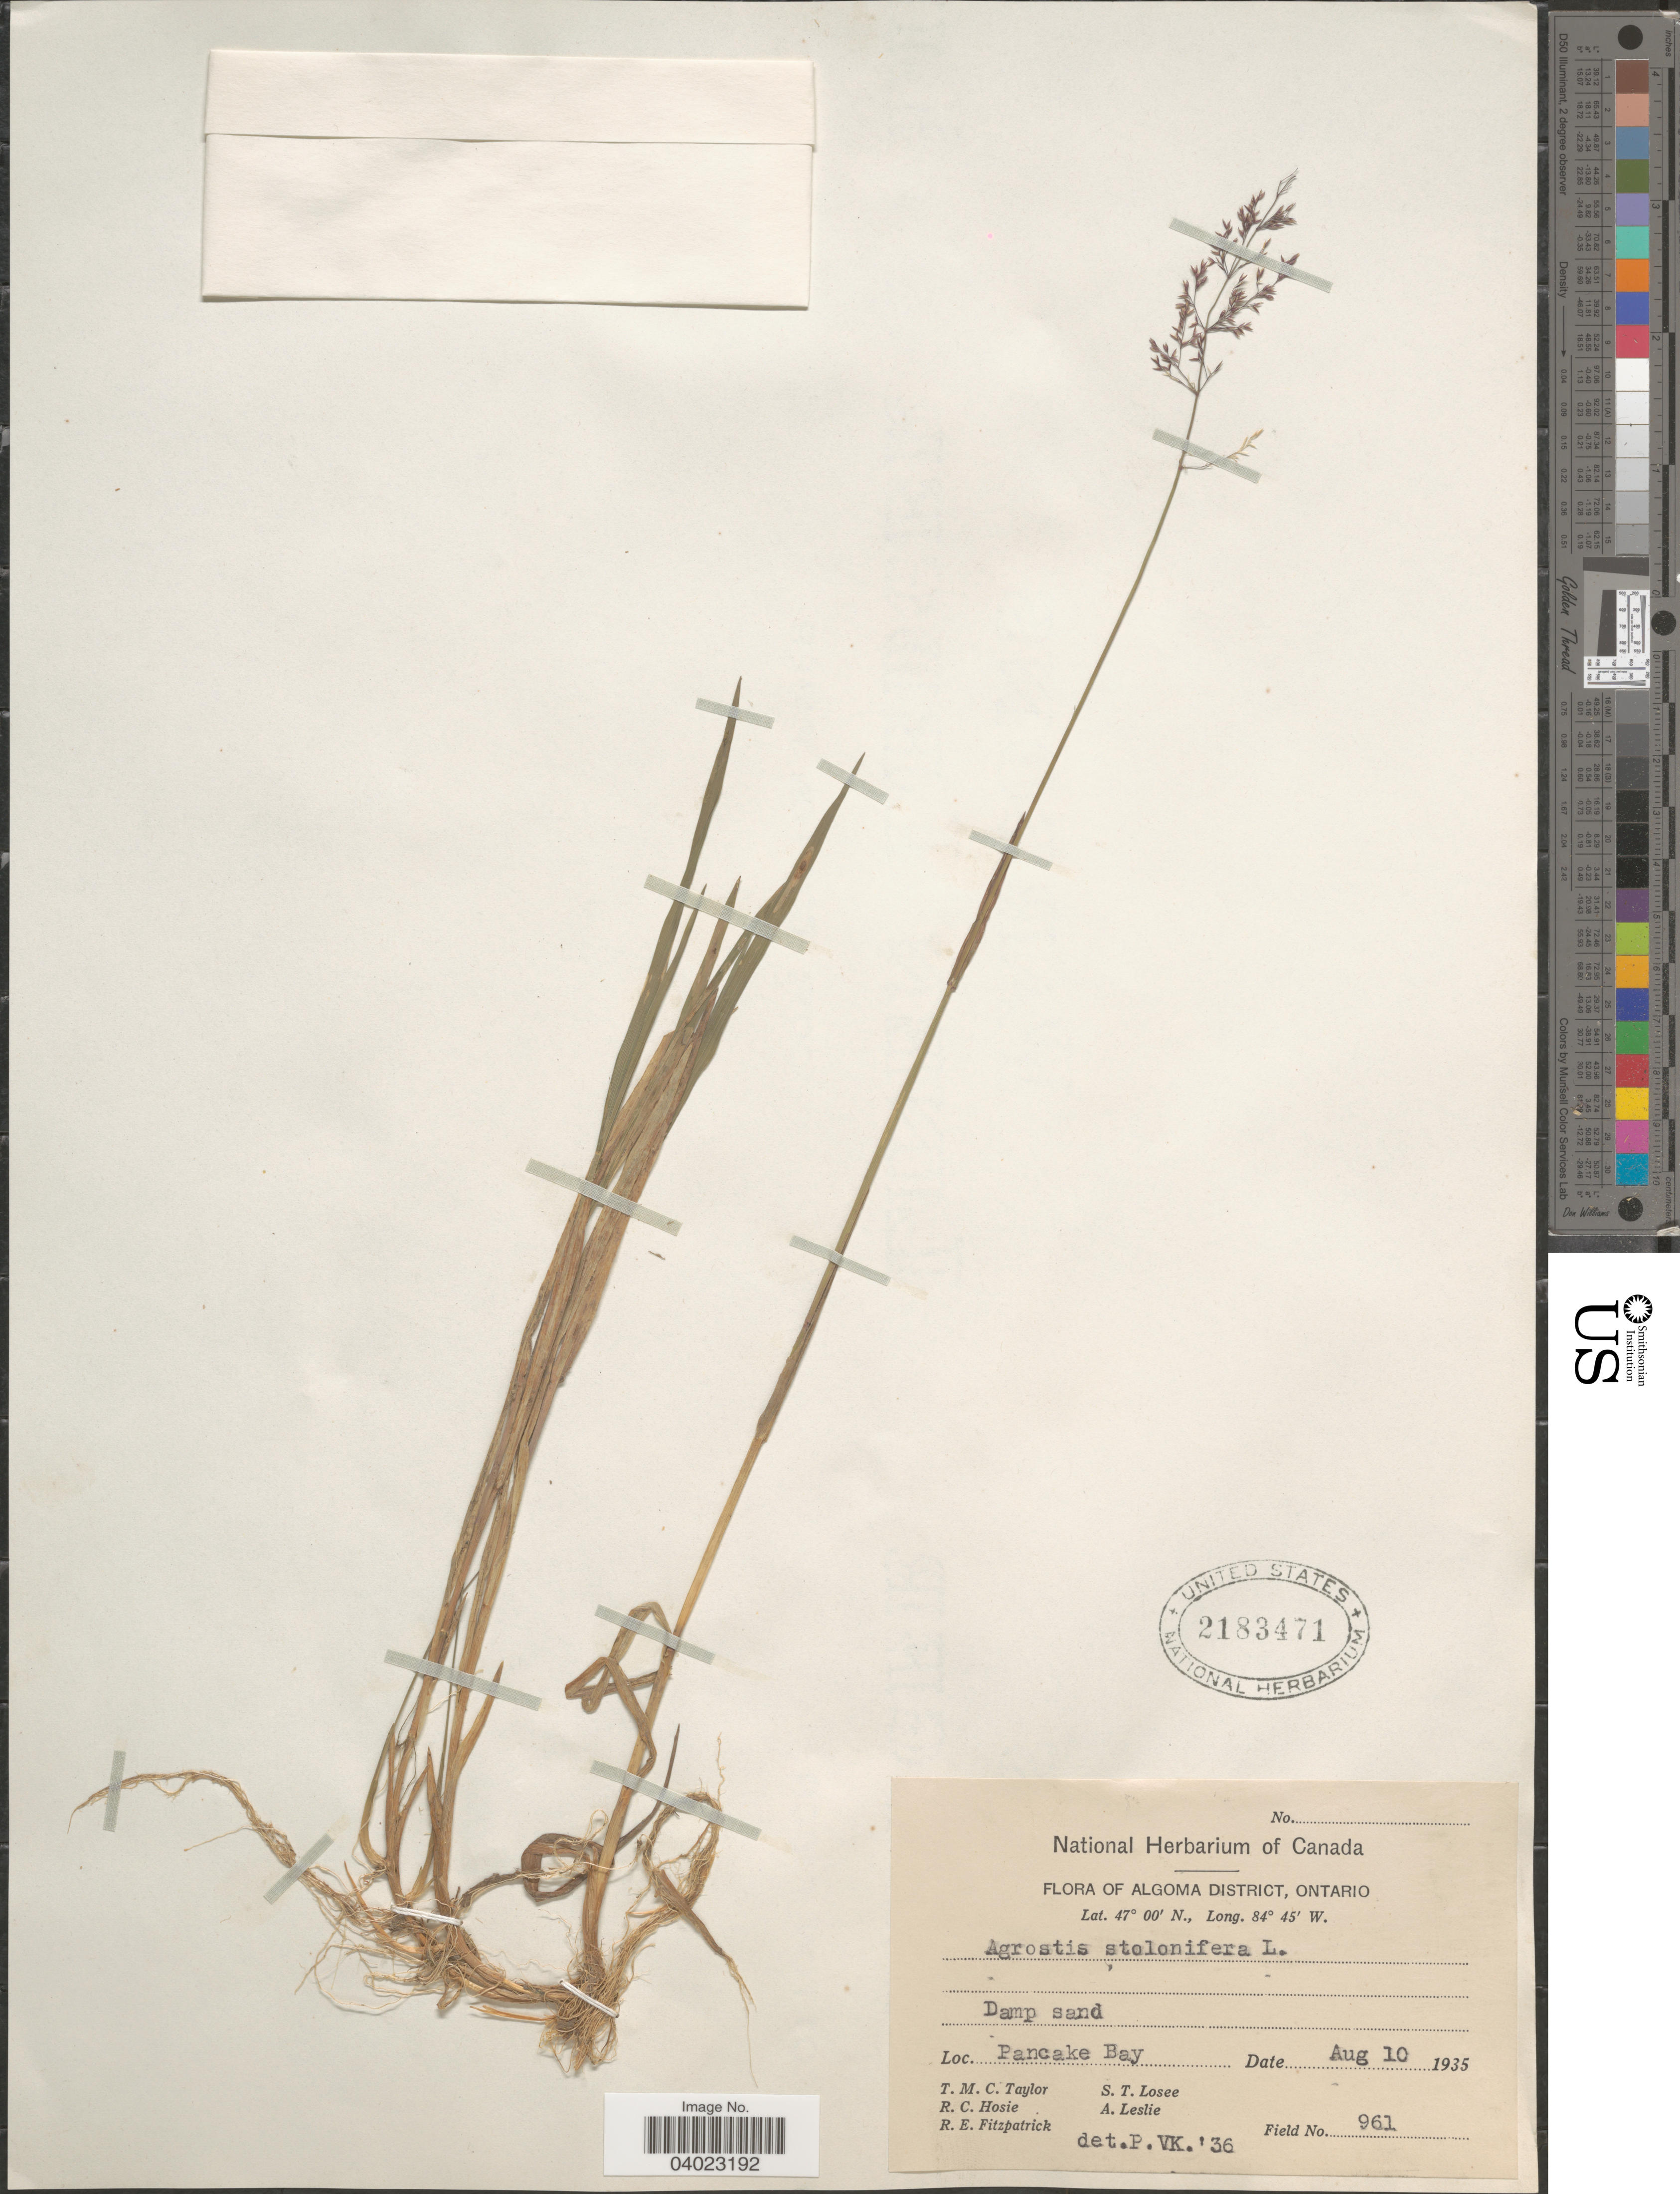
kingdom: Plantae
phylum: Tracheophyta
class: Liliopsida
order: Poales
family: Poaceae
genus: Agrostis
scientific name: Agrostis stolonifera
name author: L.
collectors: T. M. C. Taylor, R. Hosie, R. Fitzpatrick, S. Losee & A. Leslie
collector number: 961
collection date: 1935-08-10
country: Canada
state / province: Ontario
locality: Algoma District. Pancake Bay.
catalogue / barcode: US 2183471